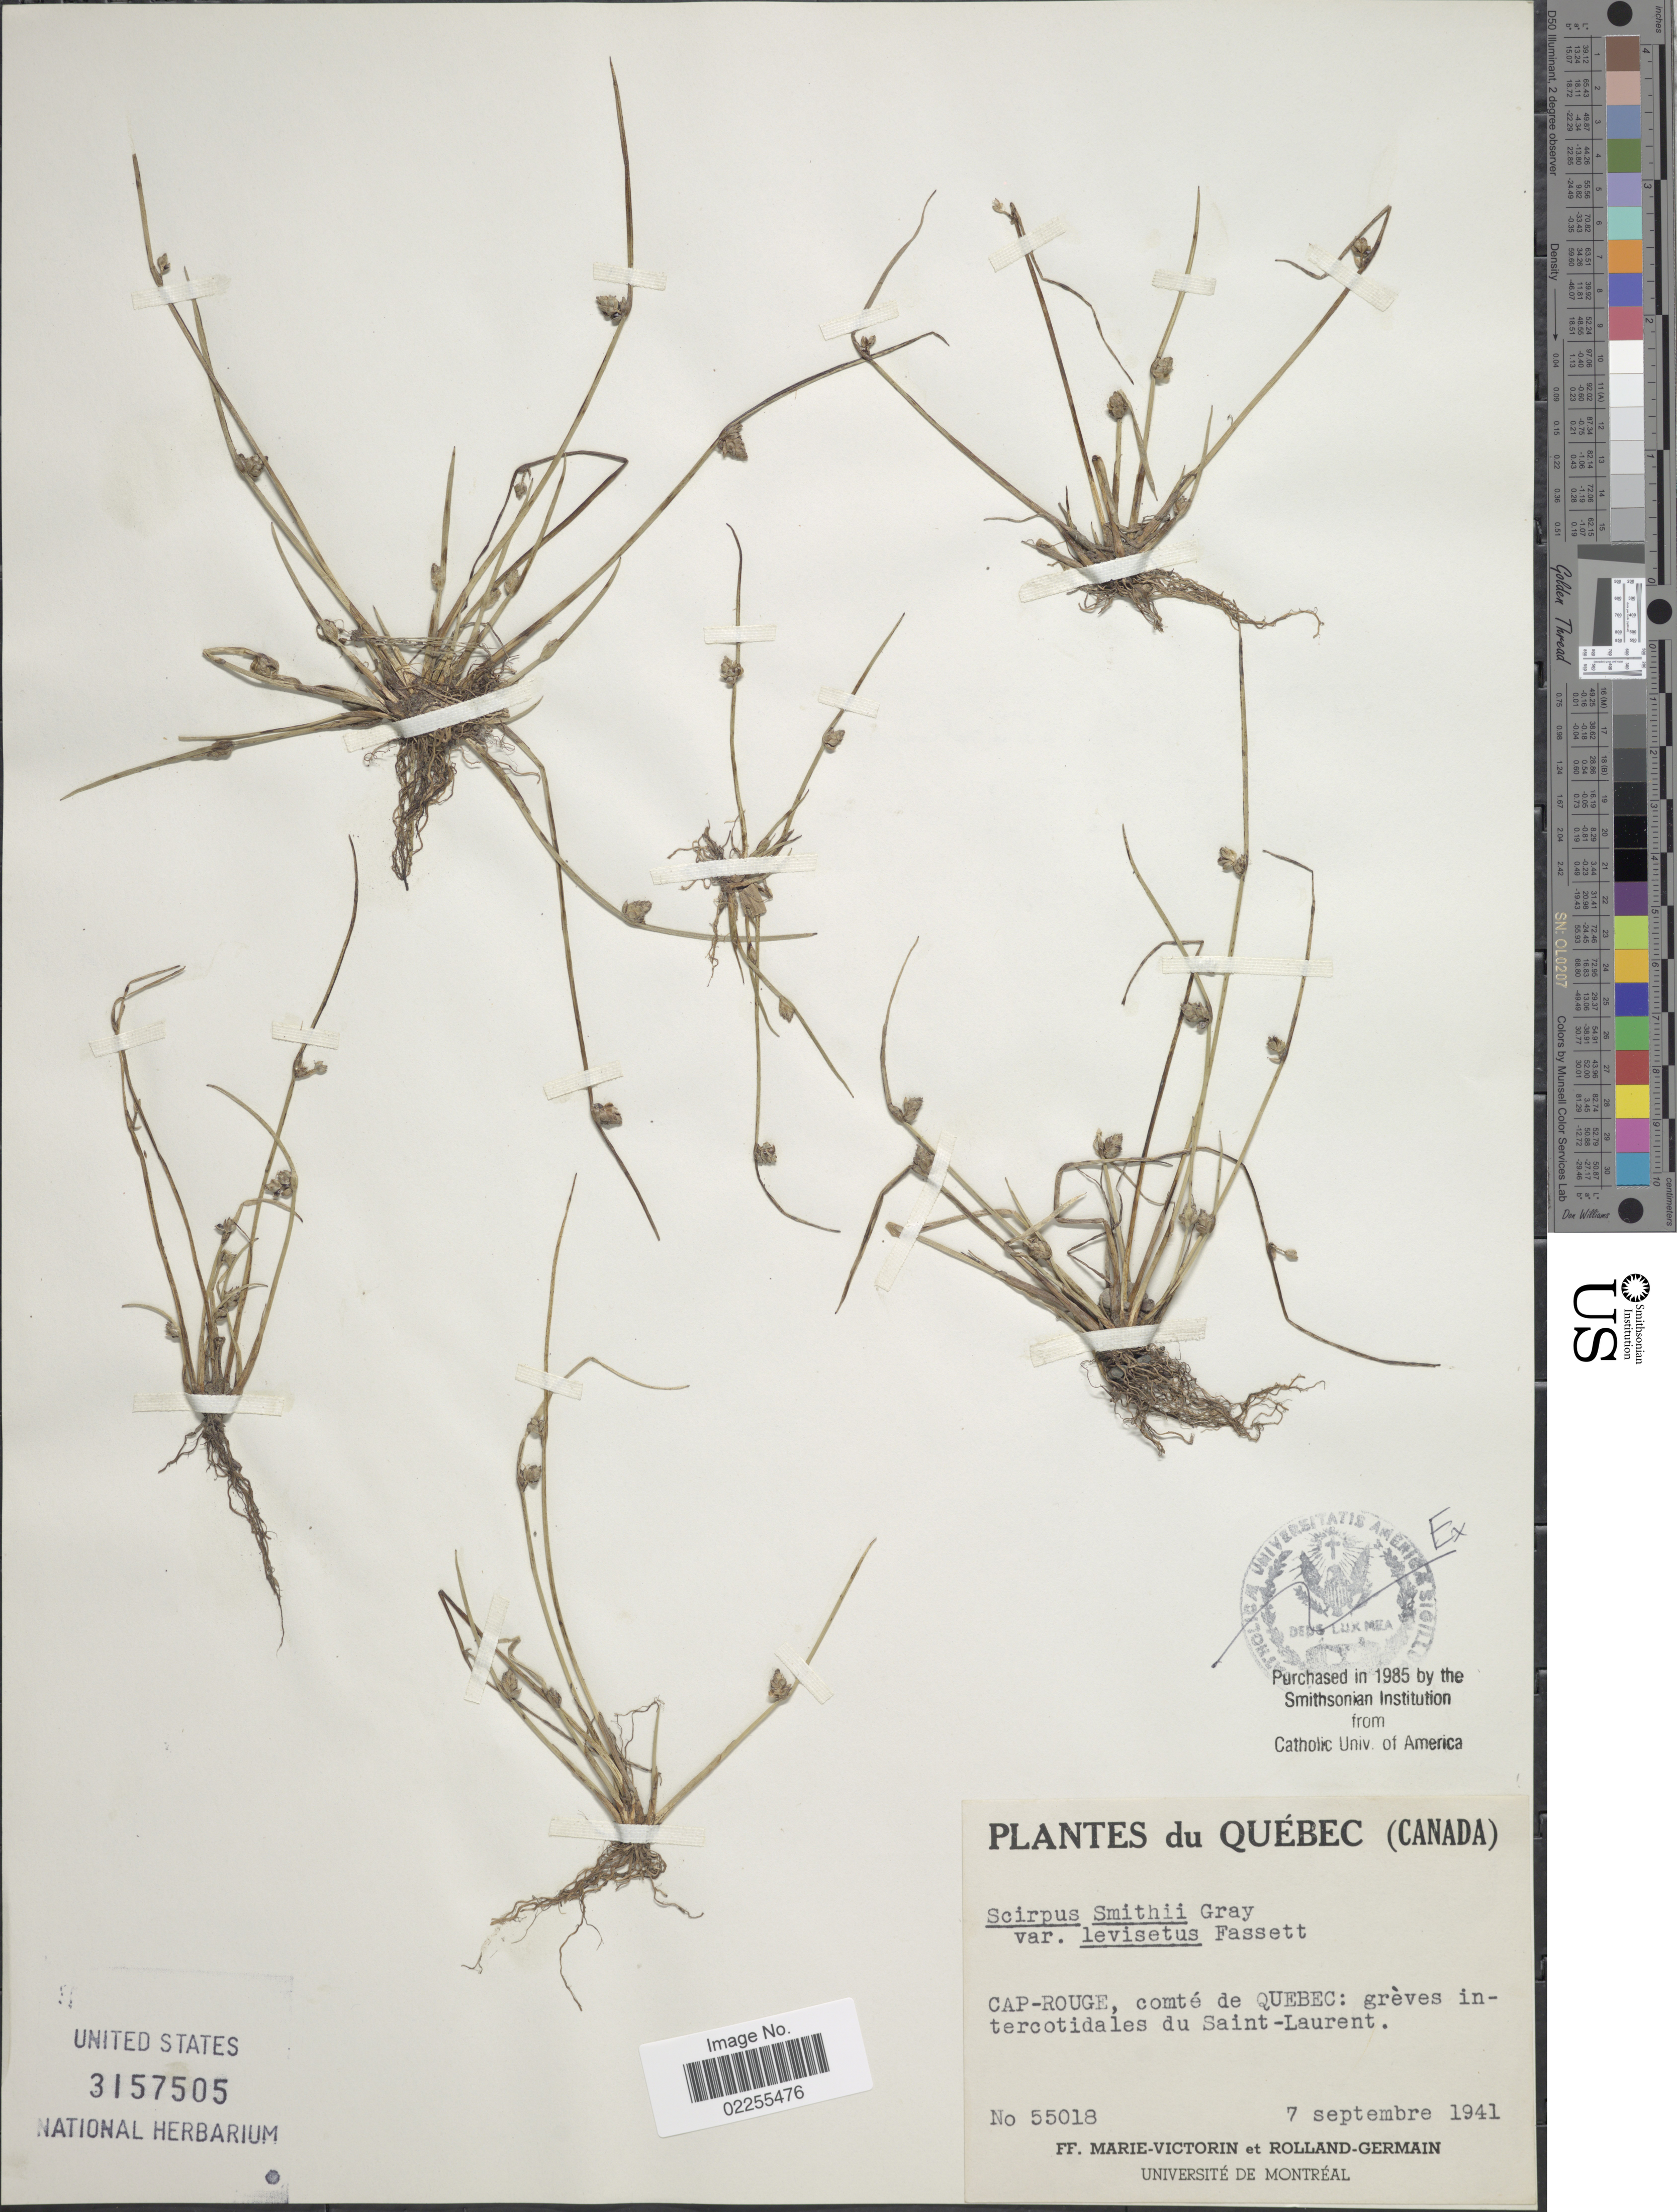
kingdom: Plantae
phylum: Tracheophyta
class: Liliopsida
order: Poales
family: Cyperaceae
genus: Schoenoplectus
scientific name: Schoenoplectus smithii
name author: (A. Gray) Soják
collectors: F. Marie-Victorin & Rolland-Germain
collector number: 55018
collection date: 1941-09-07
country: Canada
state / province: Quebec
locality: Cap-Rouge, comte de Quebec: greves intercotidales du Saint-Laurent.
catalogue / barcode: US 3157505